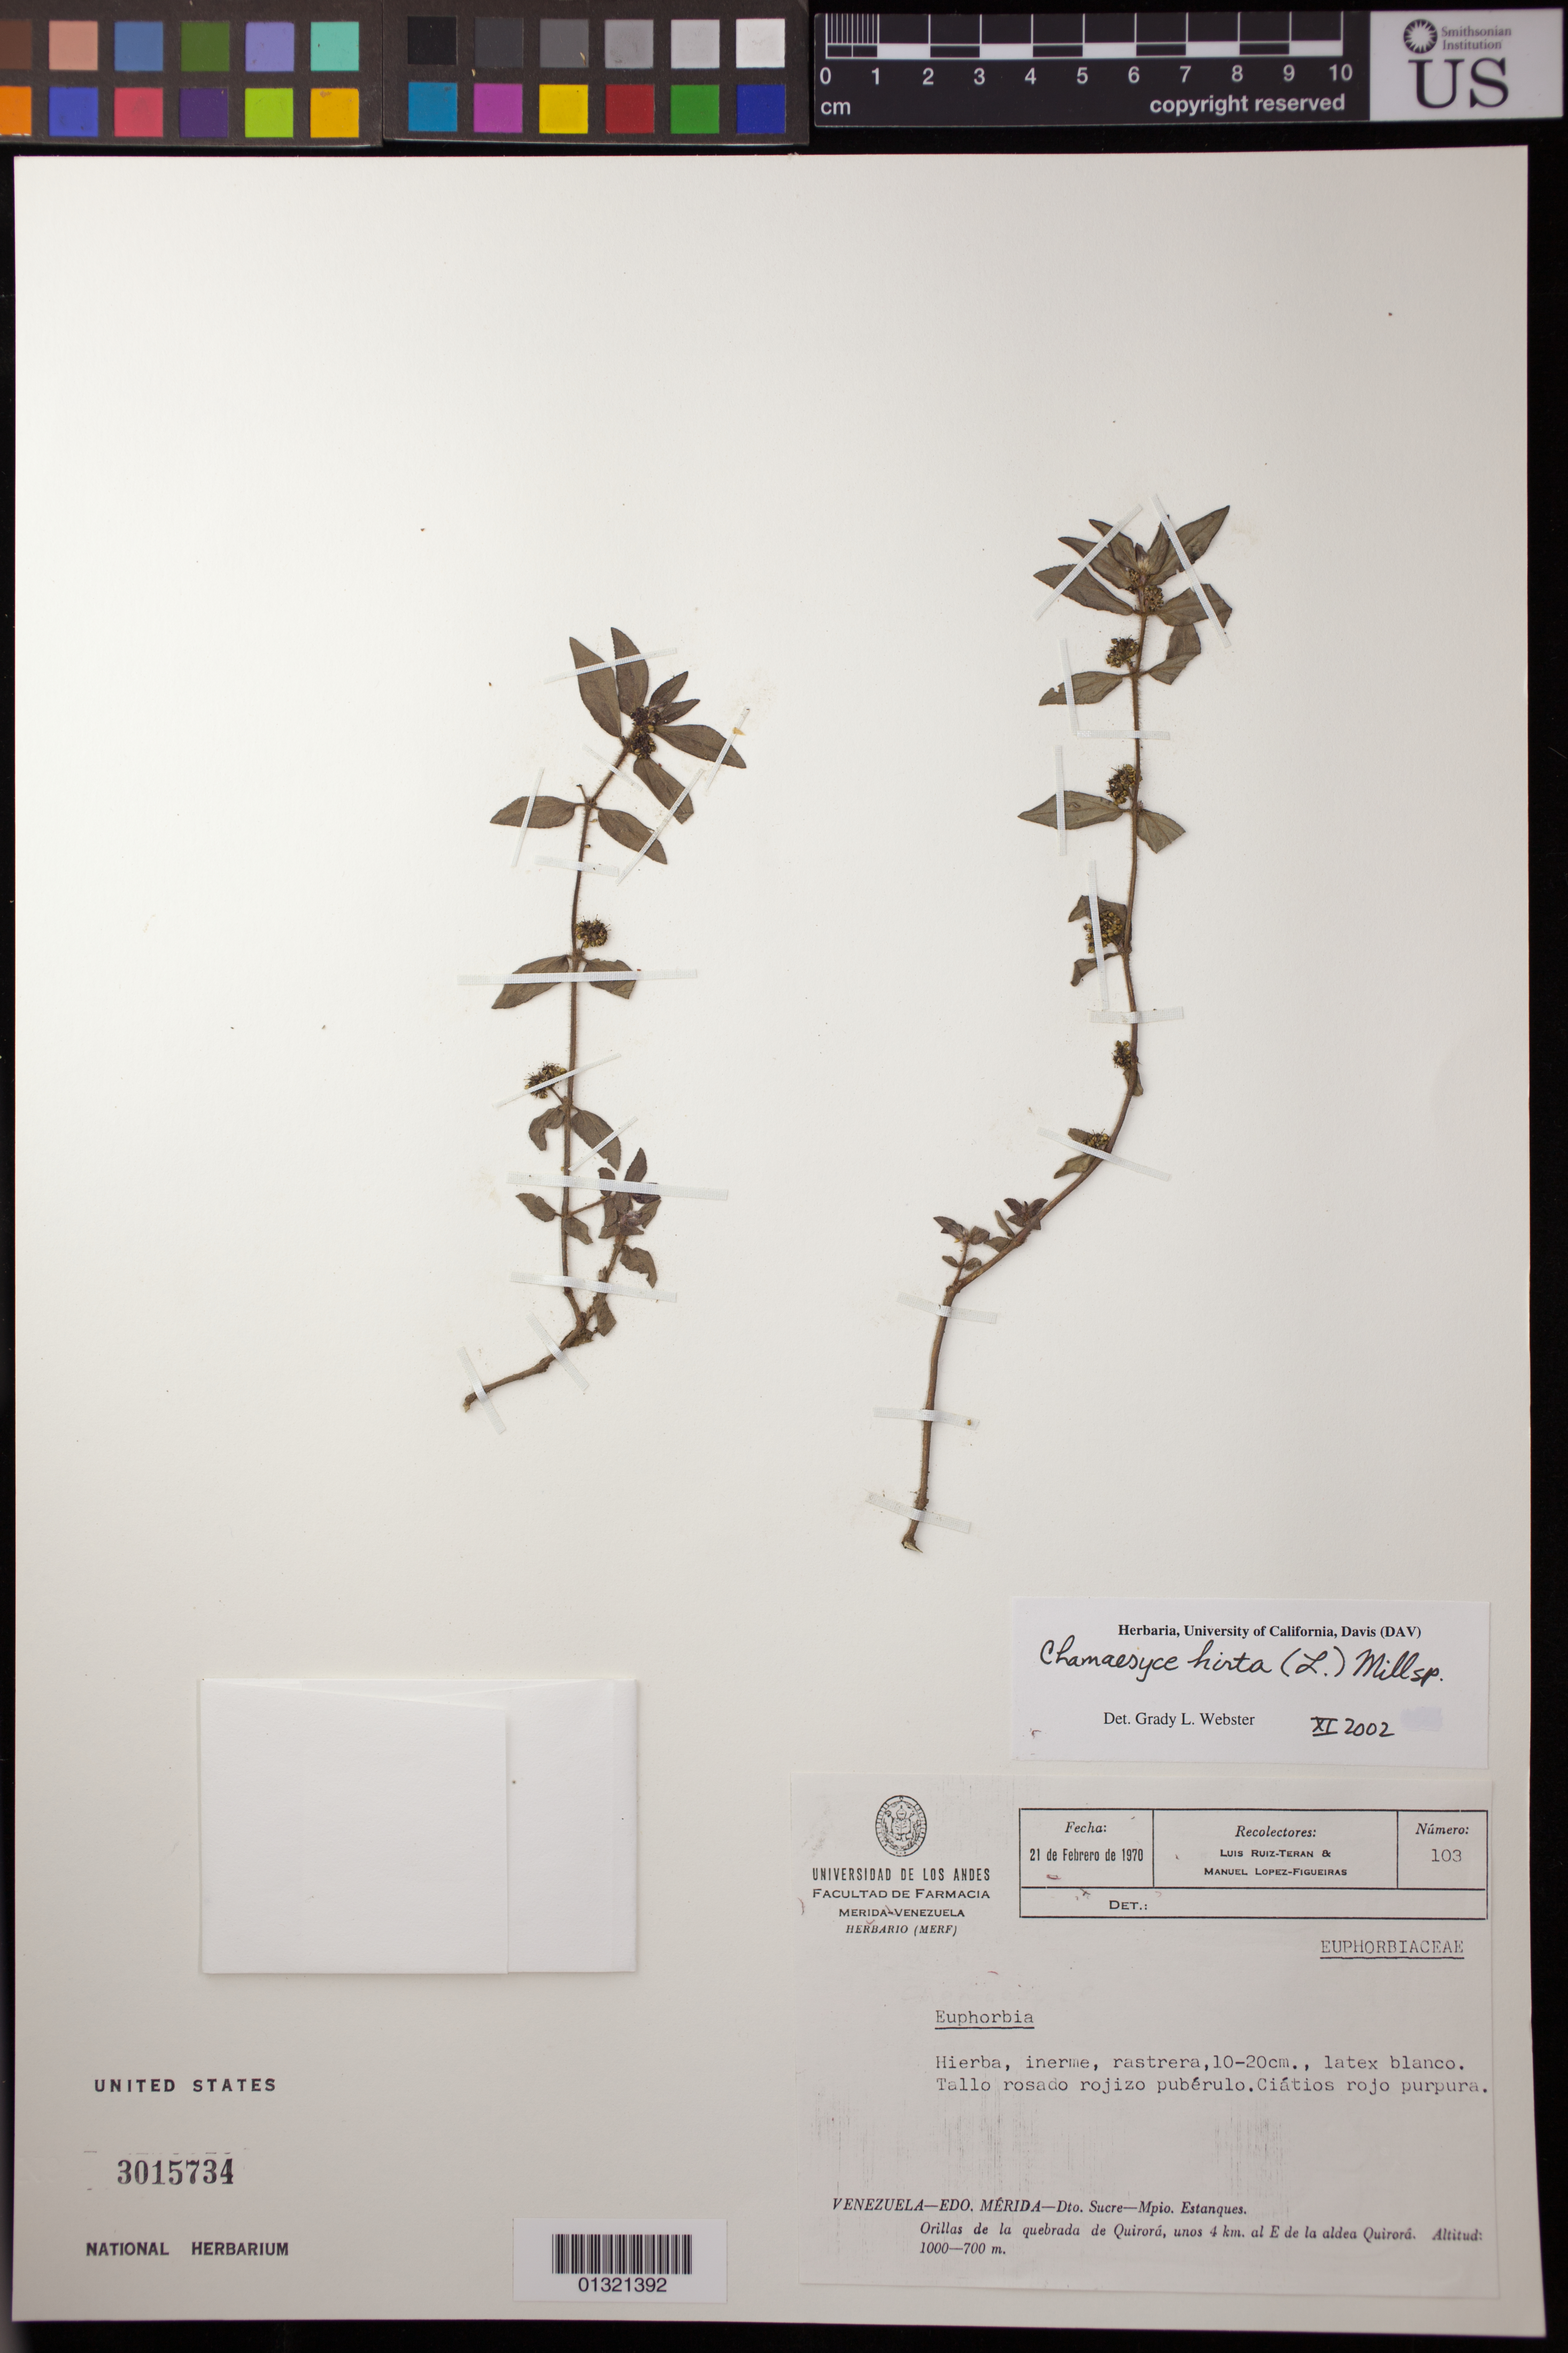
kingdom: Plantae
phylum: Tracheophyta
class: Magnoliopsida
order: Malpighiales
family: Euphorbiaceae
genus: Euphorbia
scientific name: Euphorbia hirta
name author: L.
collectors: L. E. Ruíz-Terán & M. López Figueiras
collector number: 103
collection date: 1970-02-21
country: Venezuela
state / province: Mérida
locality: Edo. Mérida - Dto. Sucre - Mpio. Estanques.; Orillas de la quebrada de Quirora, unos 4 km. al E de la aldea Quirora.;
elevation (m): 700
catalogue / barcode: US 3015734